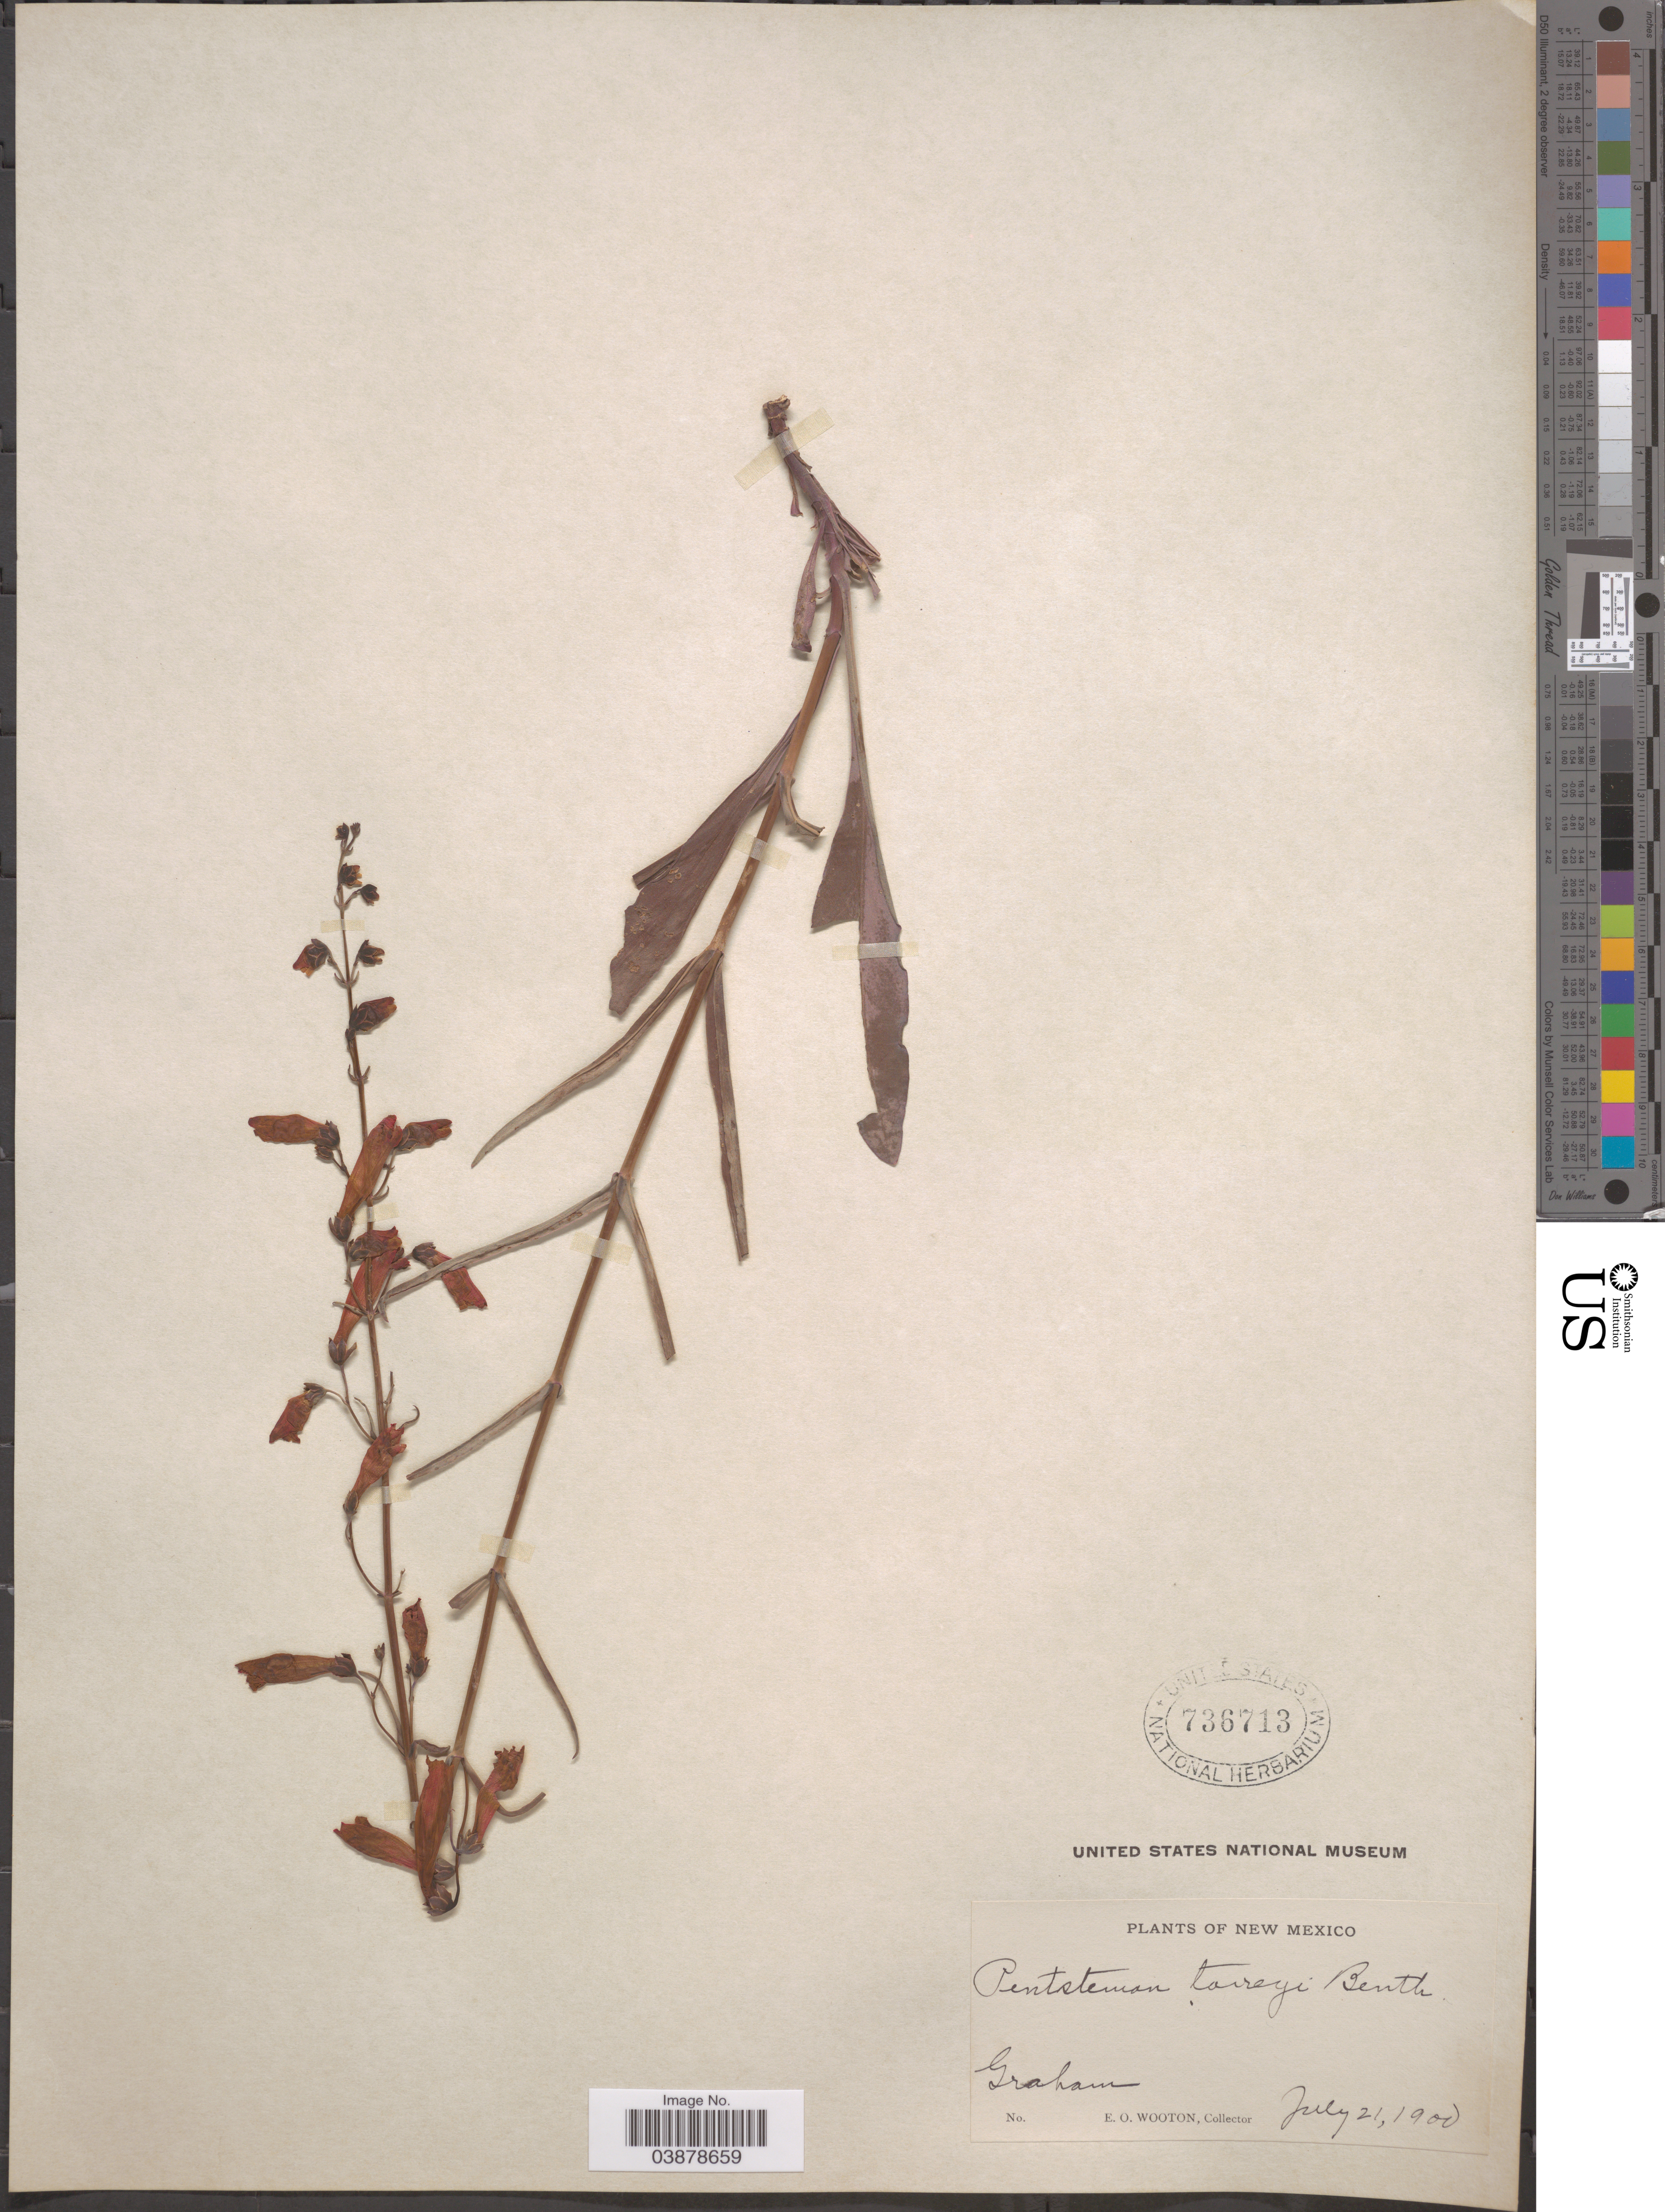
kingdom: Plantae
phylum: Tracheophyta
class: Magnoliopsida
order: Lamiales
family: Plantaginaceae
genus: Penstemon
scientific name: Penstemon torreyi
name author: Benth.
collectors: E. O. Wooton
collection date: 1900-07-21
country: United States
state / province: New Mexico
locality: Graham.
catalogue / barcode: US 736713